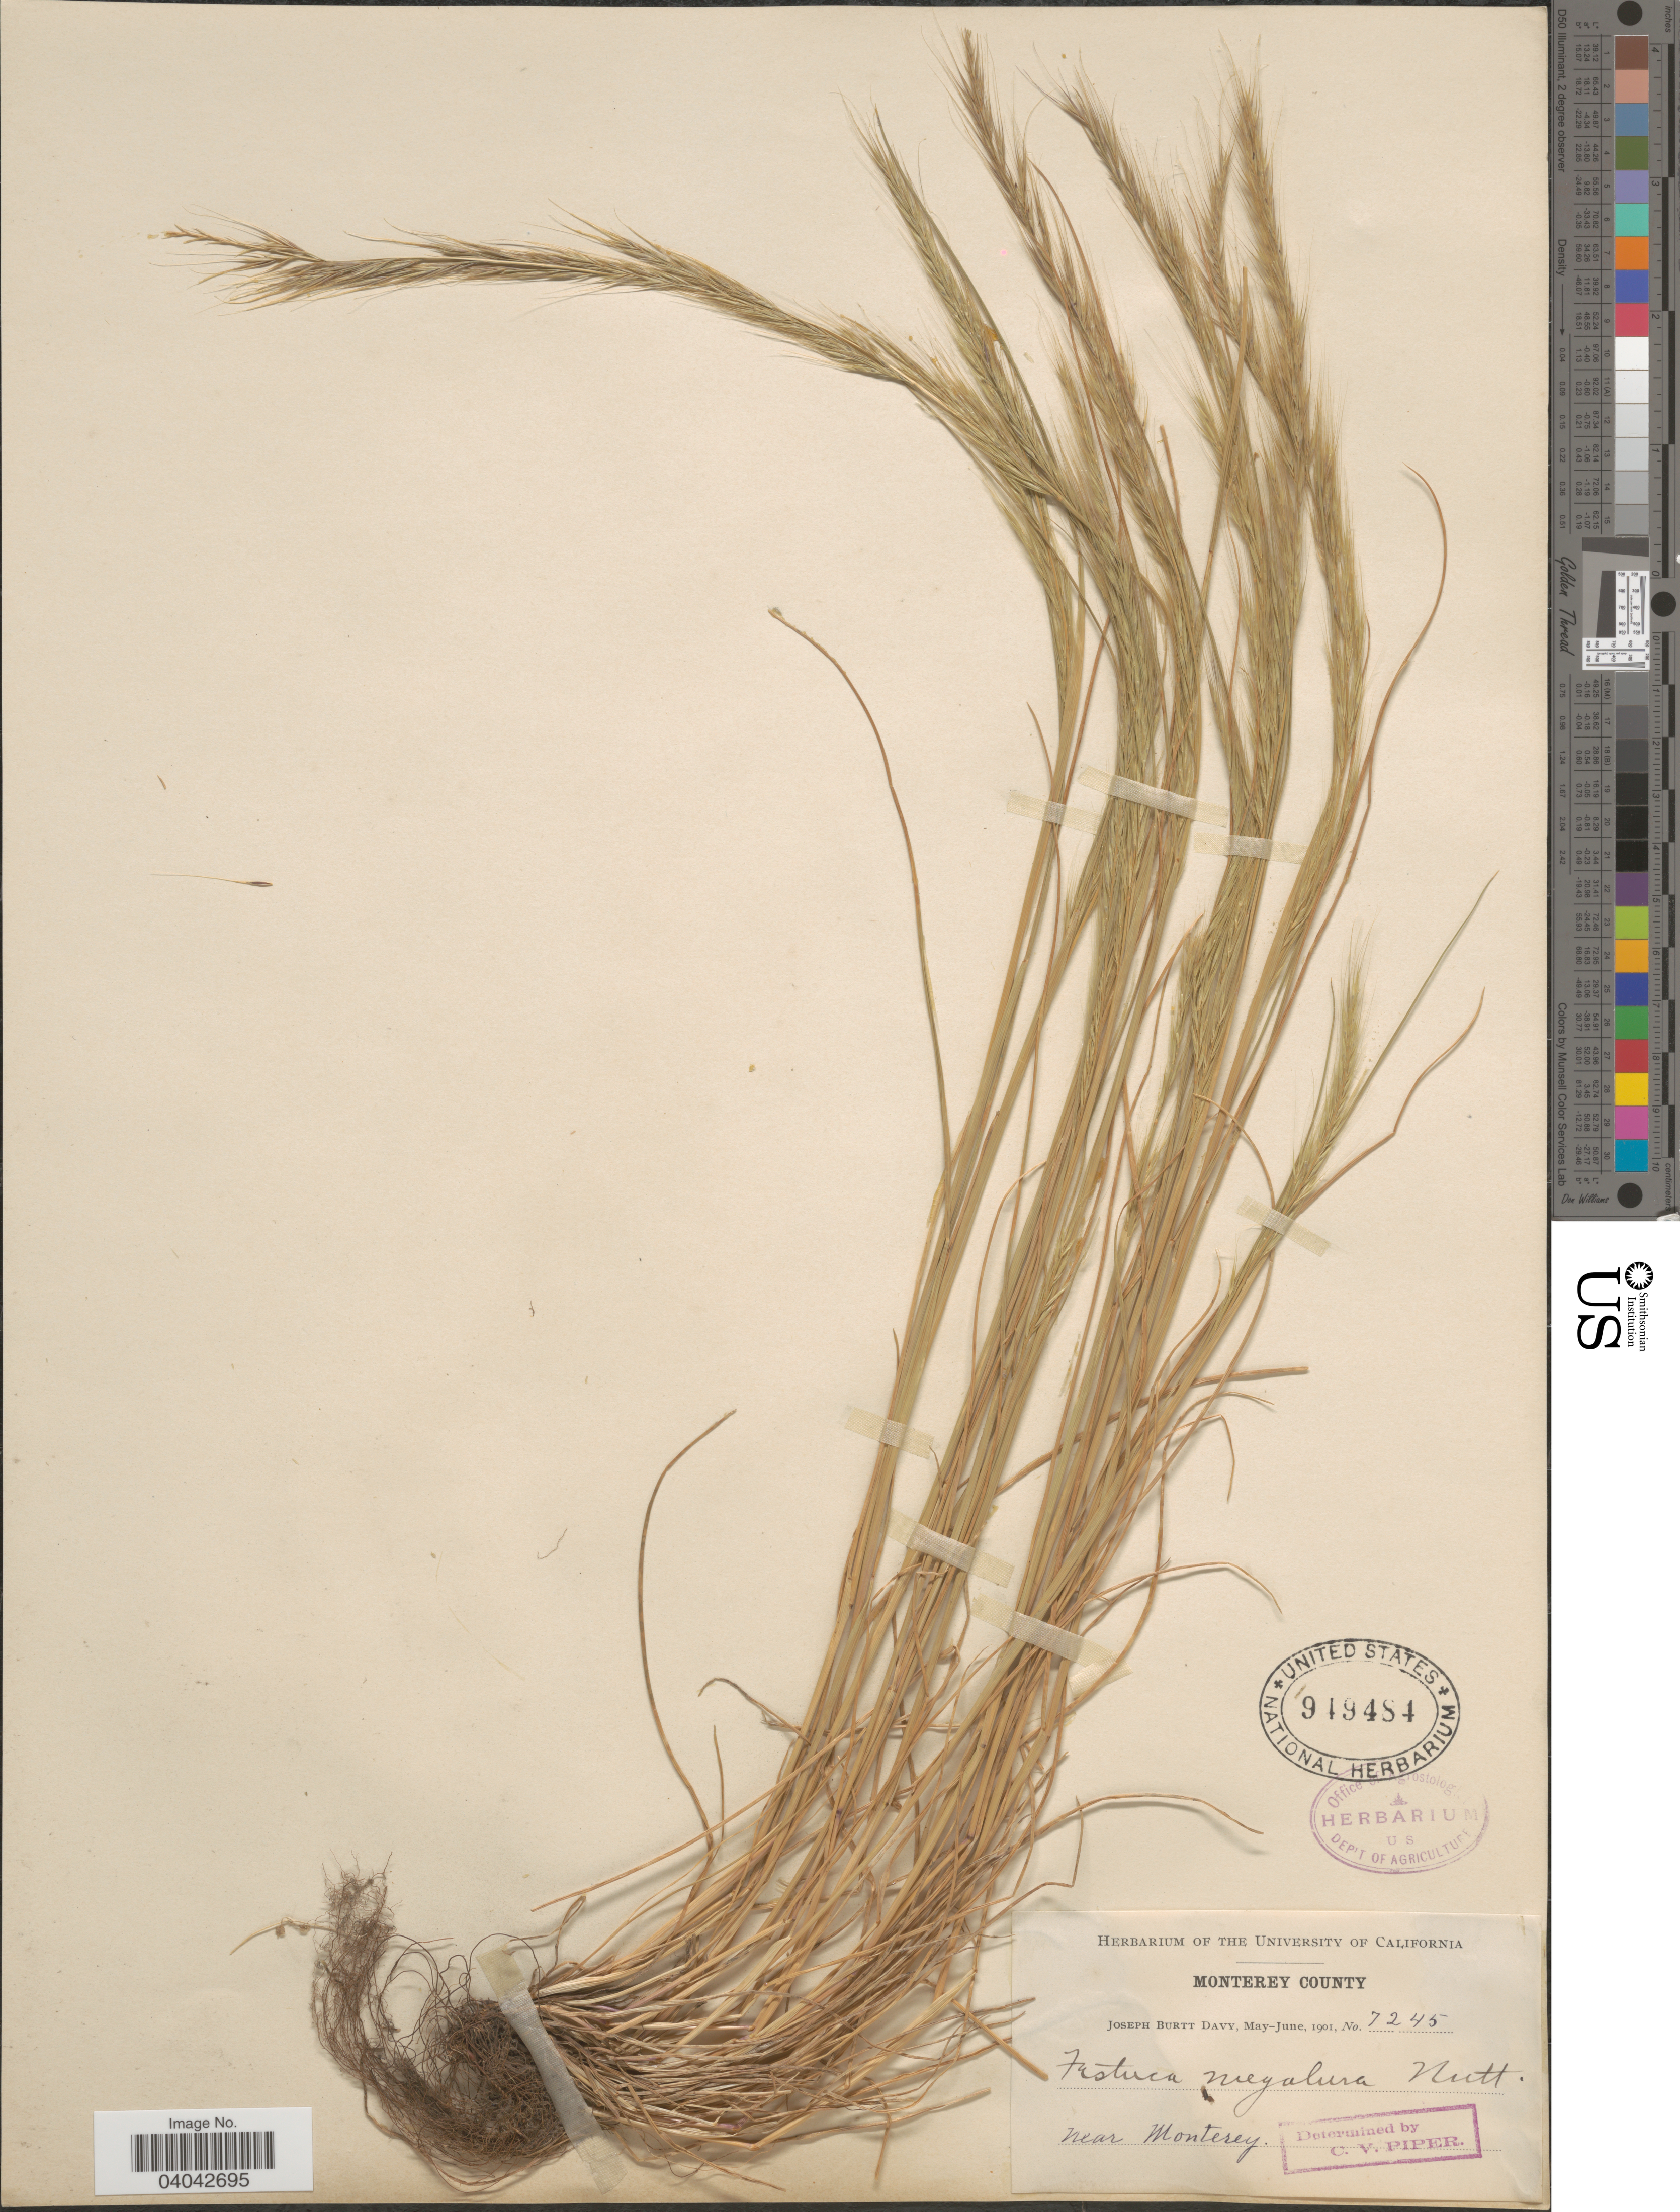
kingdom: Plantae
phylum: Tracheophyta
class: Liliopsida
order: Poales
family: Poaceae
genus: Festuca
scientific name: Festuca megalura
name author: Nutt.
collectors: J. Burtt Davy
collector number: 7245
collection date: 1901-05/1901-06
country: United States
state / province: California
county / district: Monterey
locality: Monterey County. Near Monterey.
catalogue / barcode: US 949484